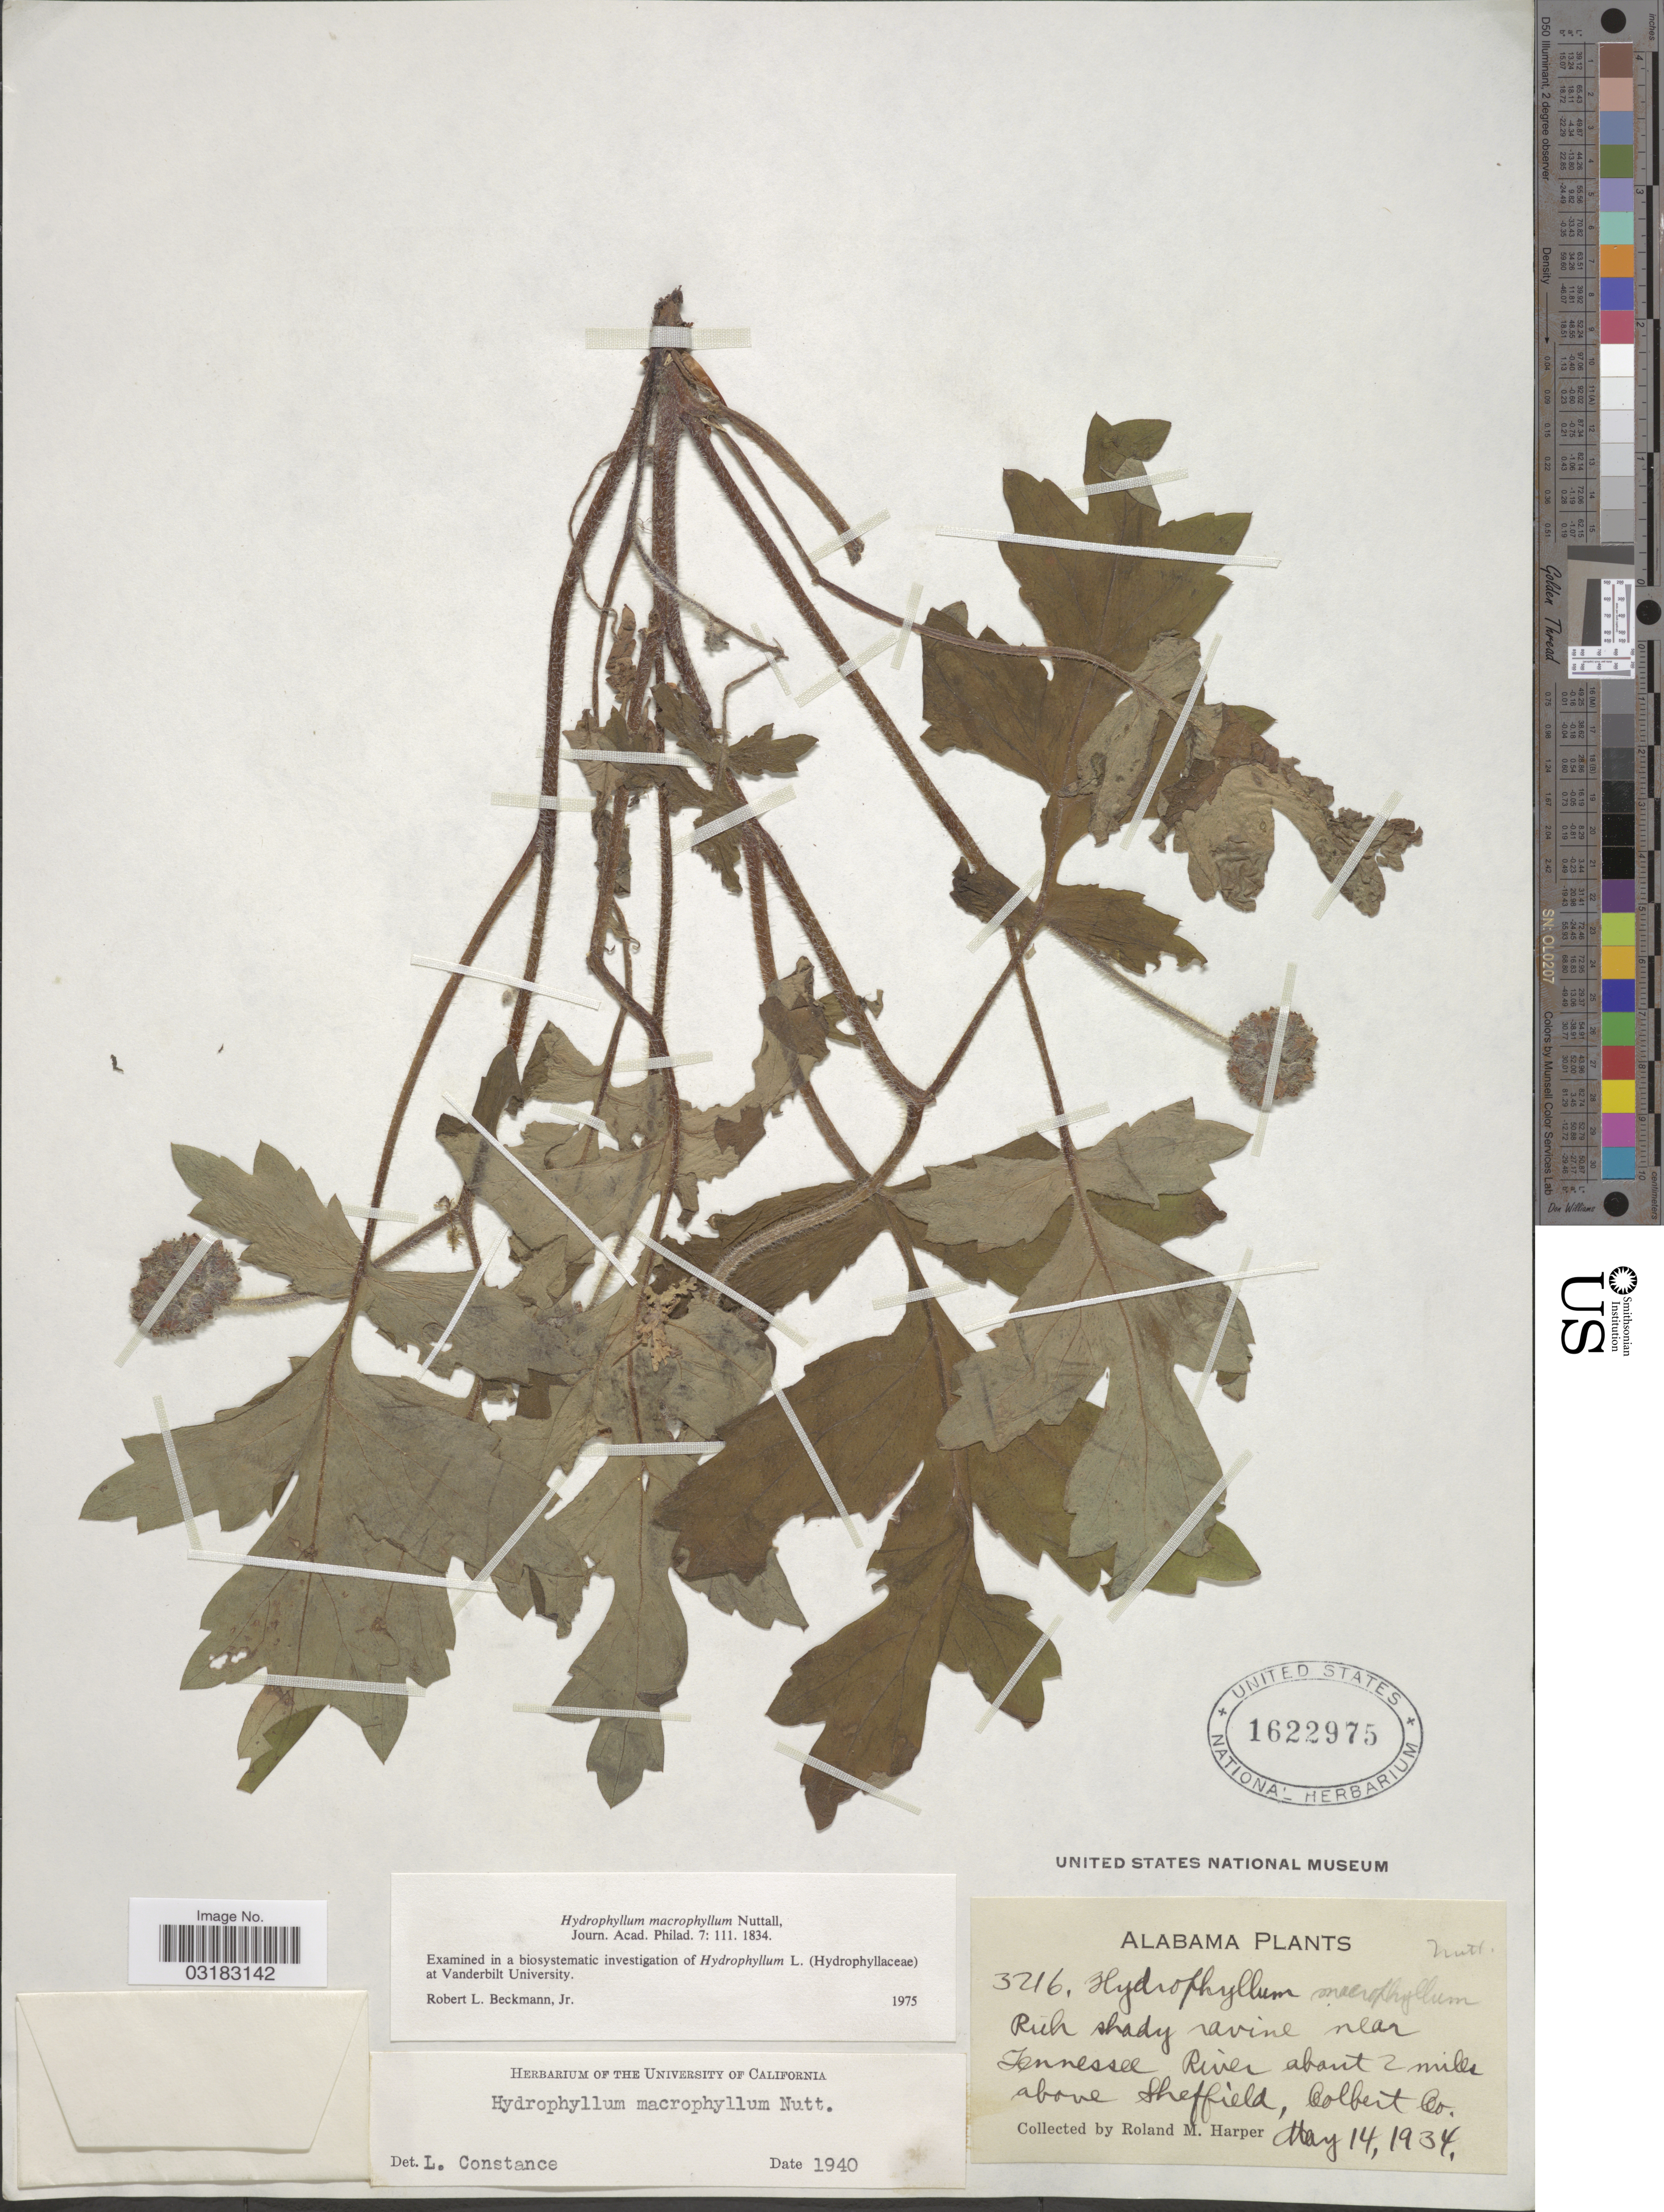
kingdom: Plantae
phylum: Tracheophyta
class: Magnoliopsida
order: Boraginales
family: Hydrophyllaceae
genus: Hydrophyllum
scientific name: Hydrophyllum macrophyllum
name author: Nutt.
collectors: R. M. Harper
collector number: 3216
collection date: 1934-05-14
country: United States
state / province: Alabama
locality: Rich shady ravine near Tennessee River about 2 miles above Sheffield, Colbert Co.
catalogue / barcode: US 1622975